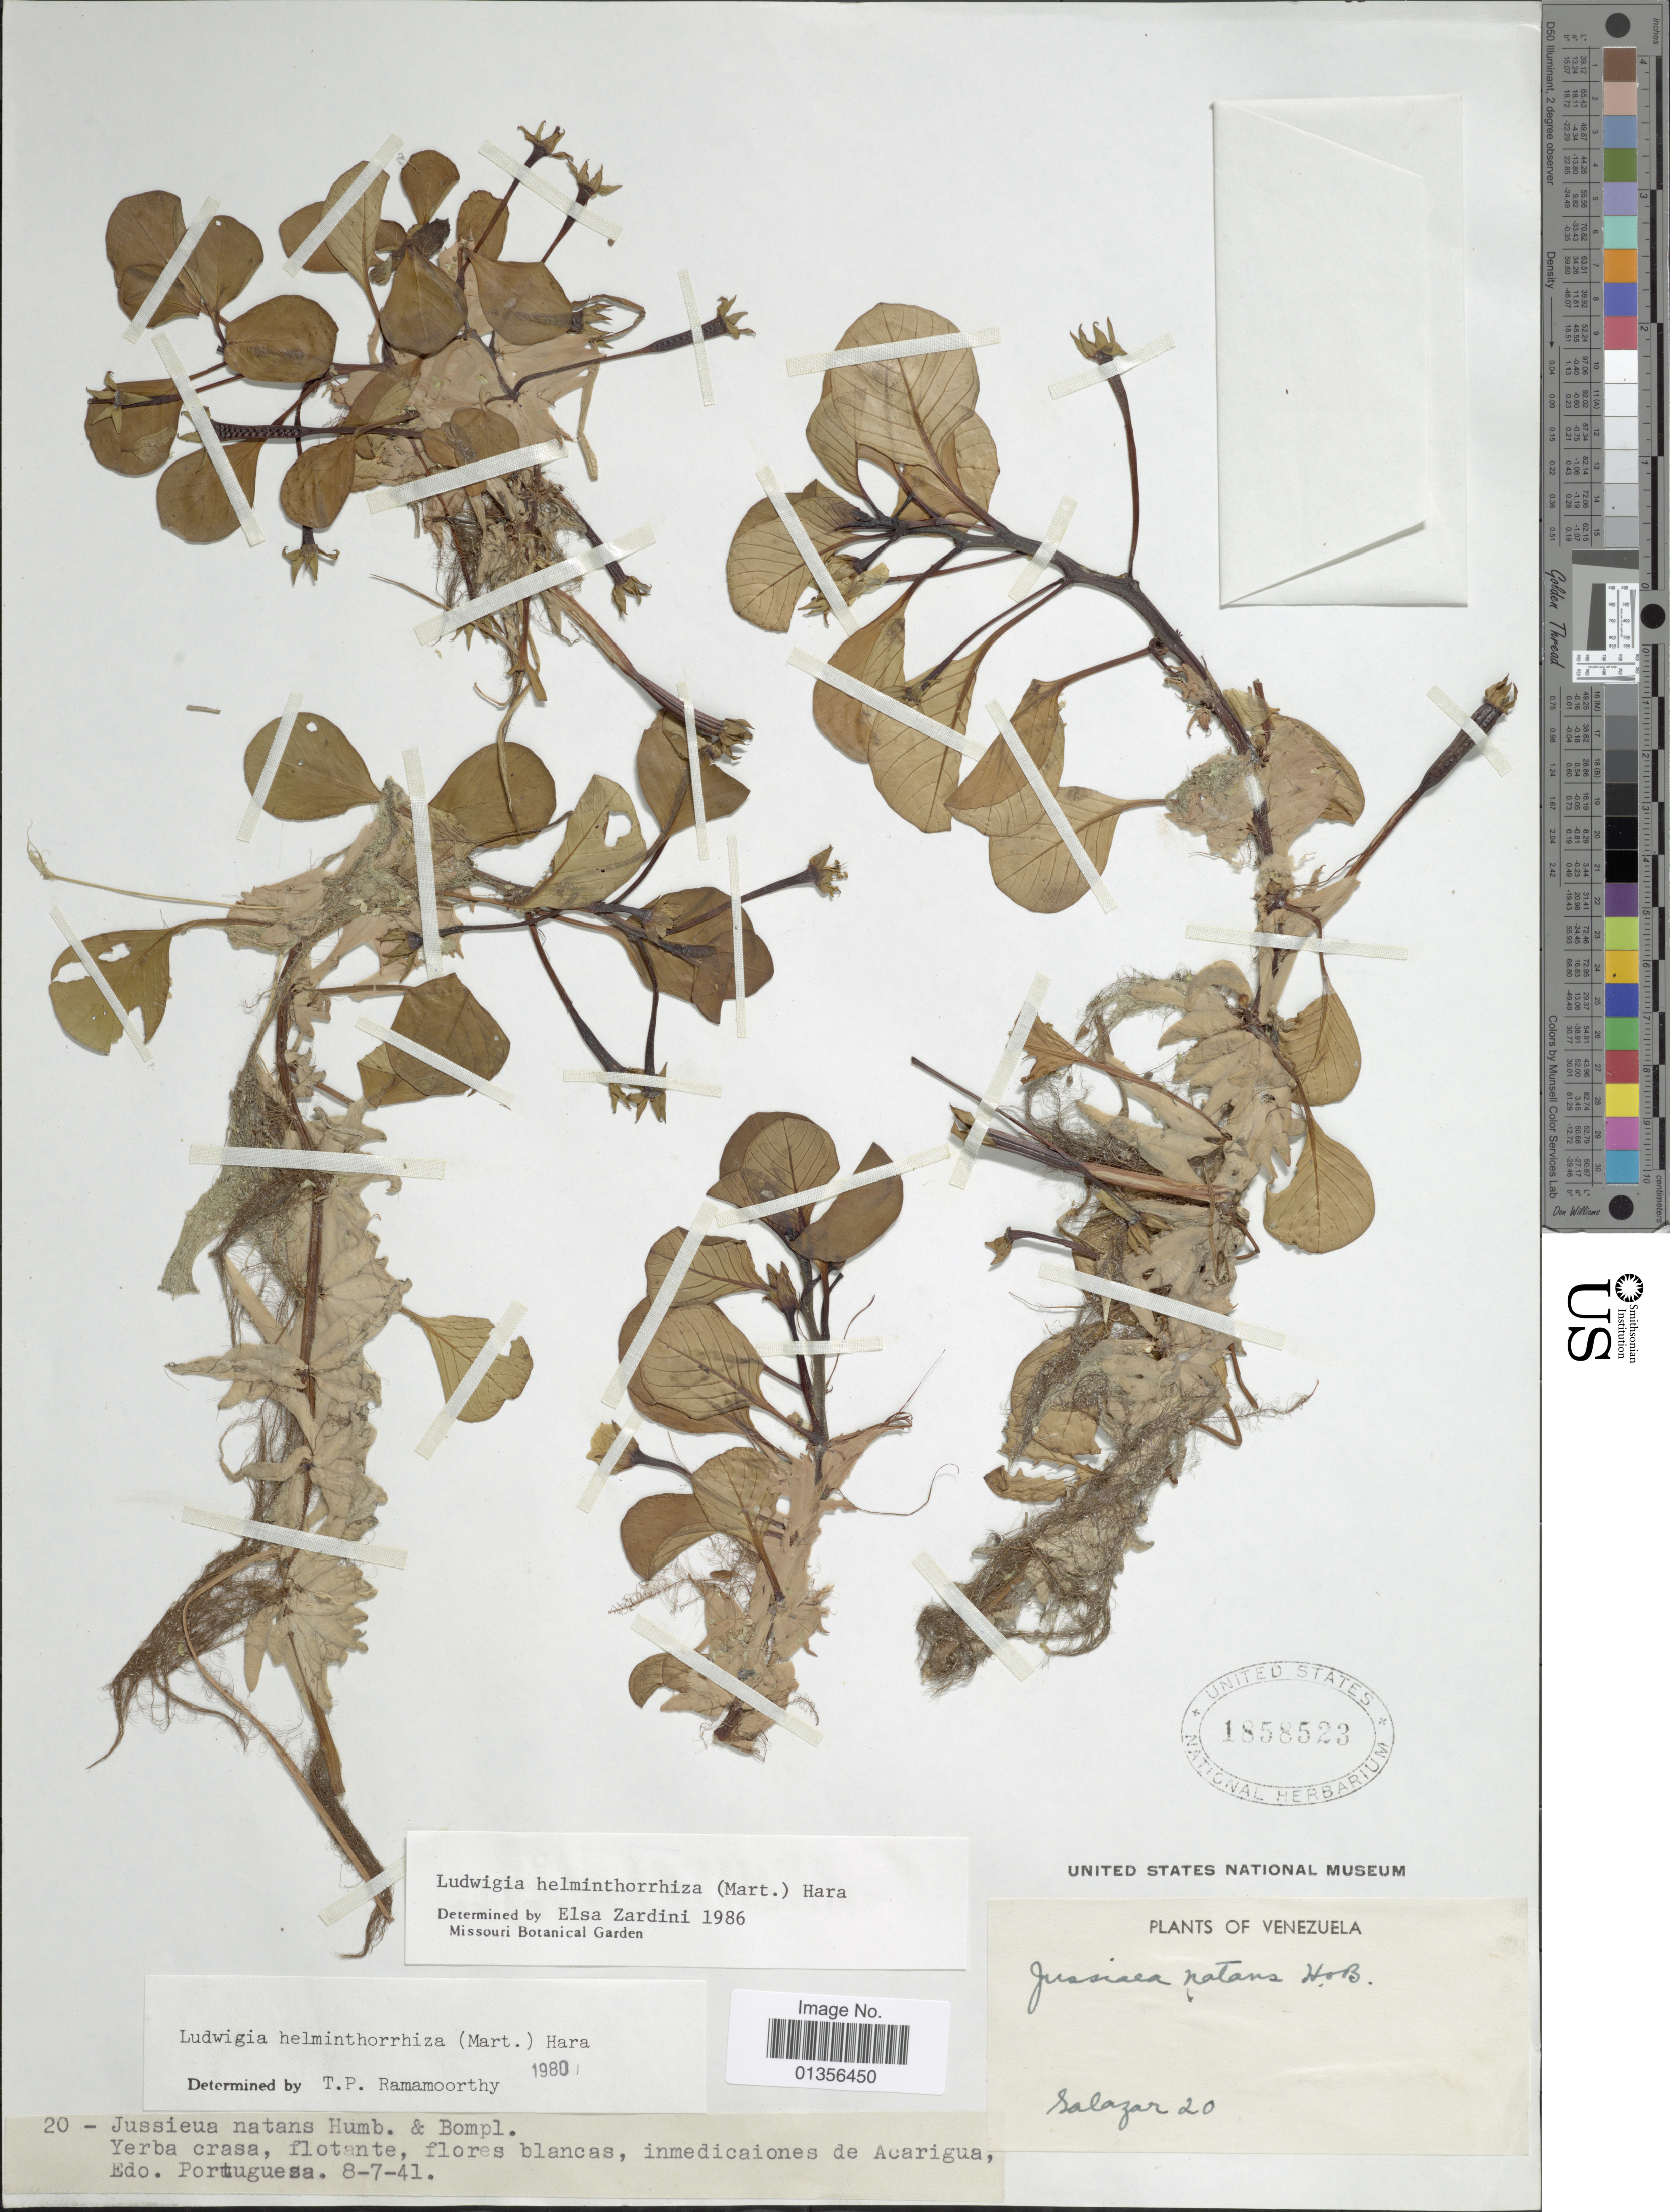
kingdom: Plantae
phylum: Tracheophyta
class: Magnoliopsida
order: Myrtales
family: Onagraceae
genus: Ludwigia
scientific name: Ludwigia helminthorrhiza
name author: (Mart.) H. Hara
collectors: -. Salazar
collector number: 20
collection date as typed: Transcribed d/m/y: 8/7/41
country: Venezuela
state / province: Portuguesa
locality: Inmedicaiones de Acarigua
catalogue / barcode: US 1858523